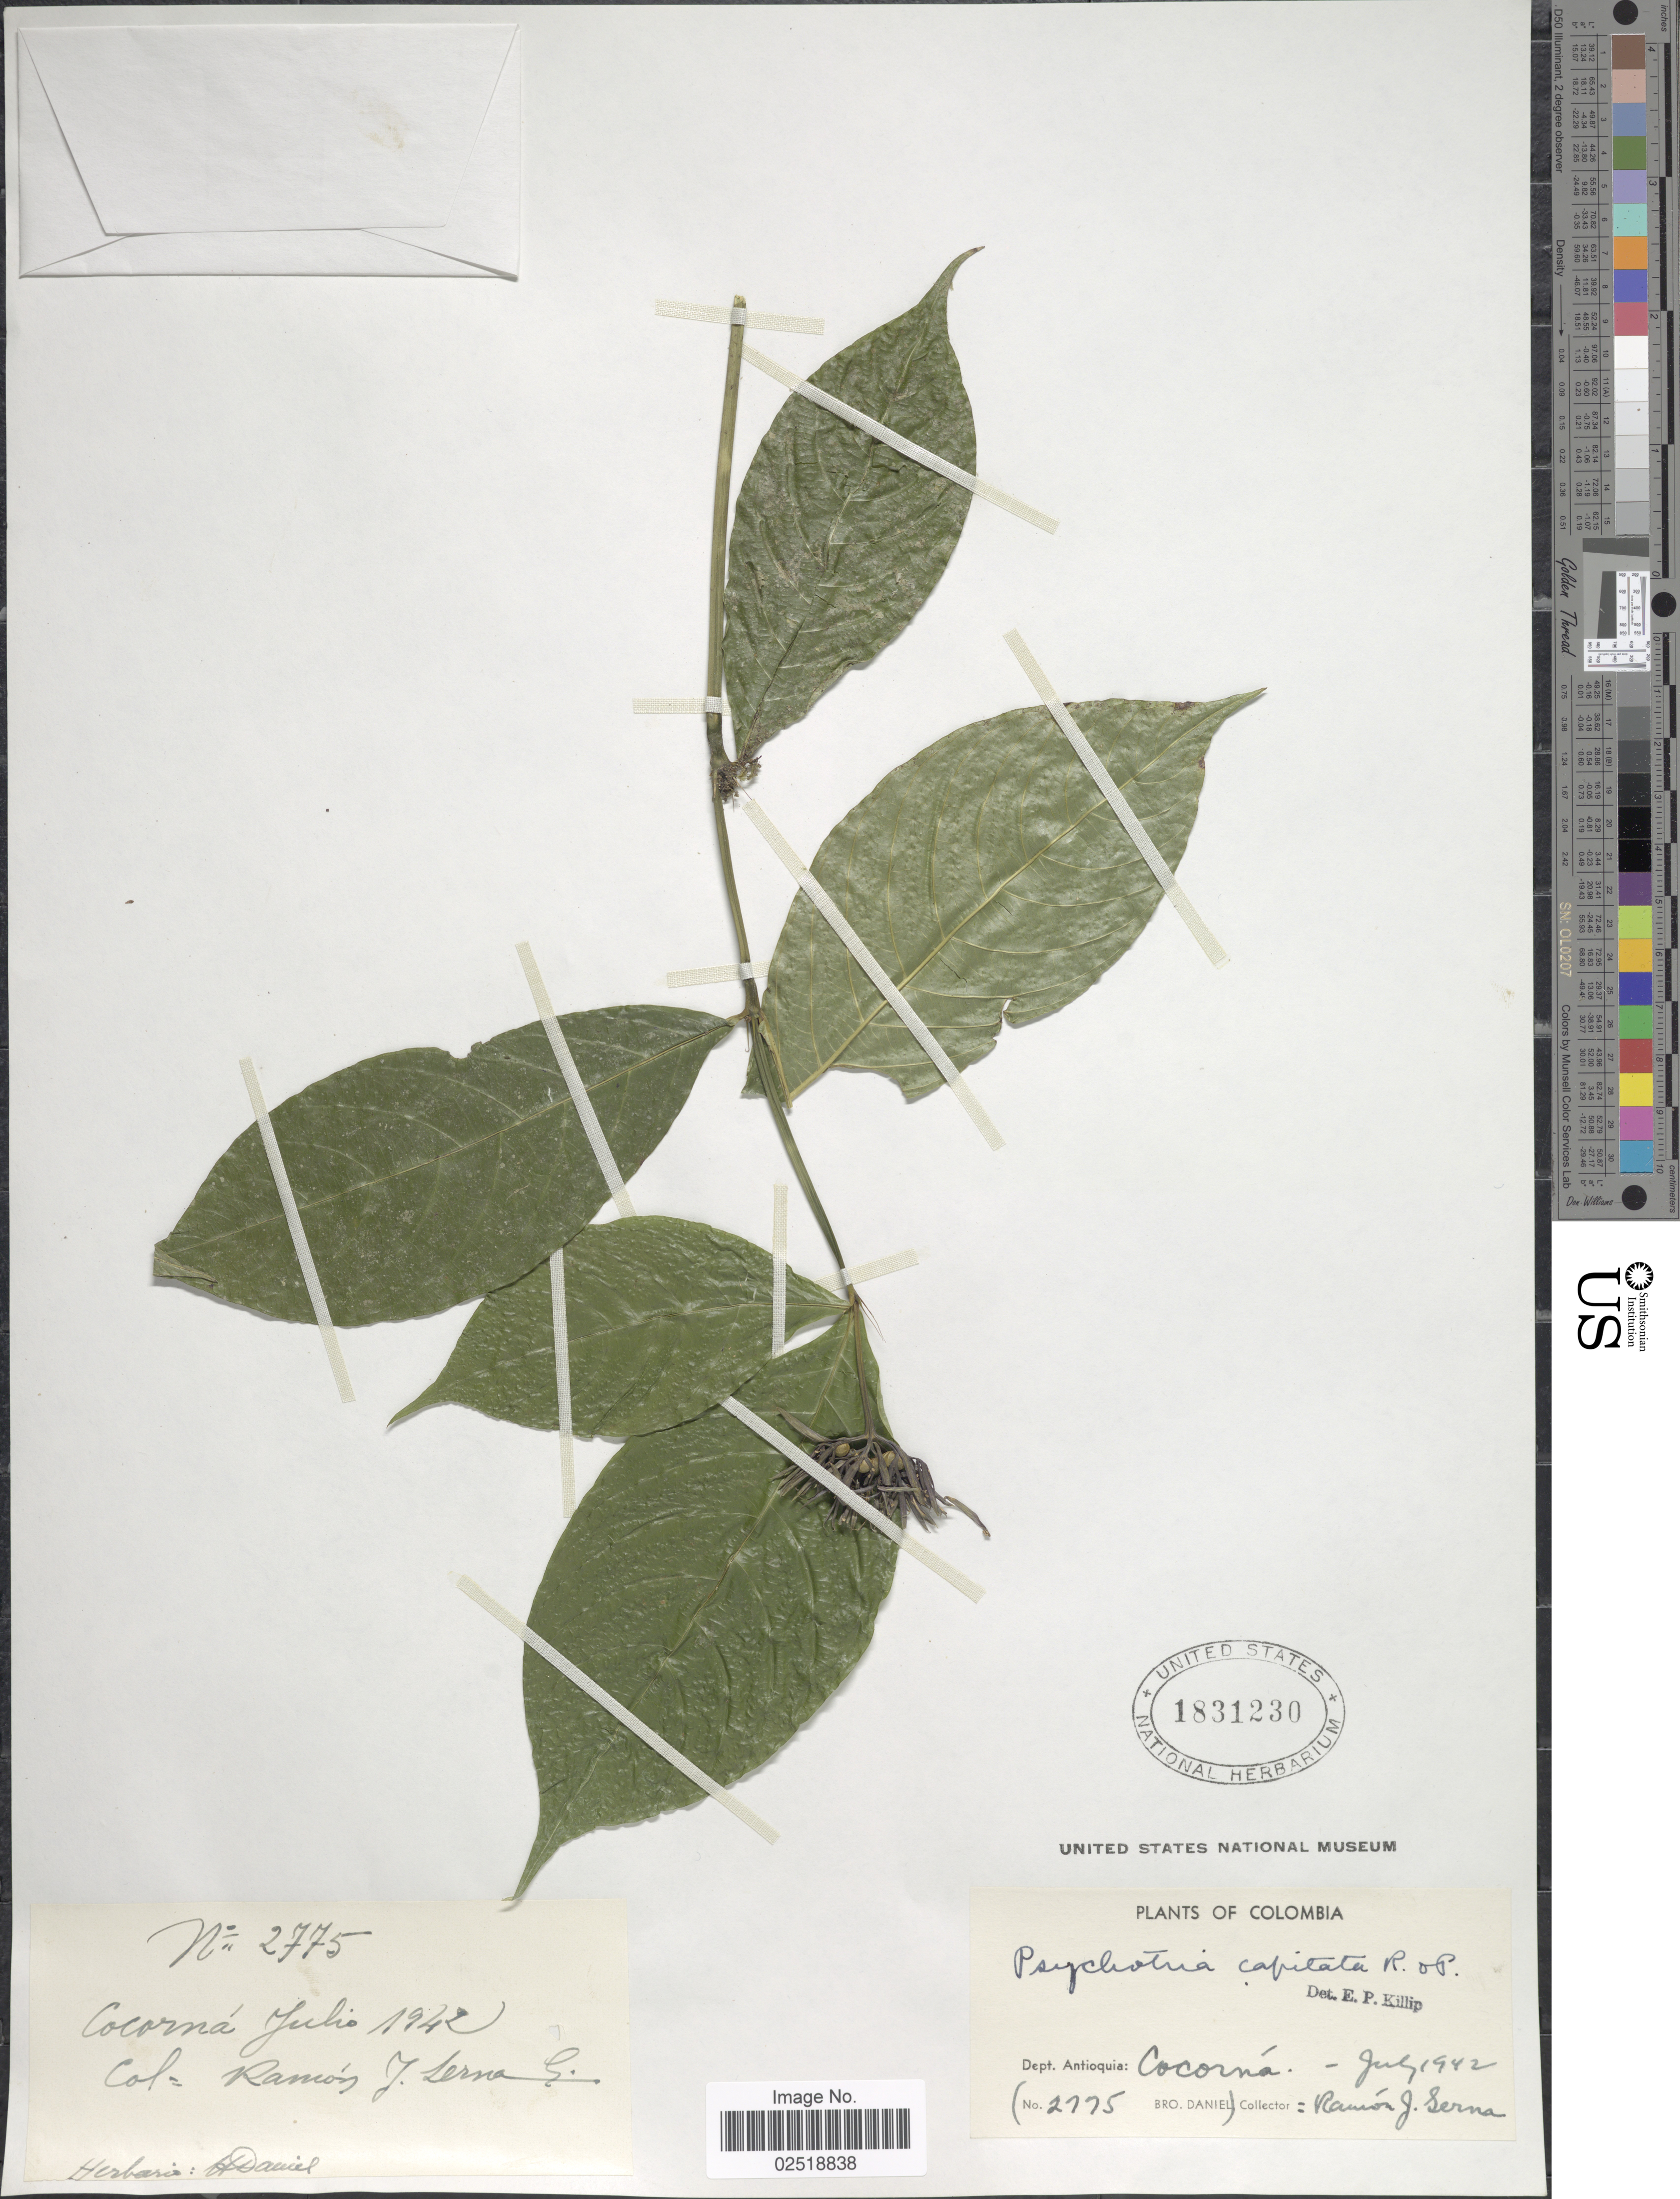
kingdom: Plantae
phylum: Tracheophyta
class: Magnoliopsida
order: Gentianales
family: Rubiaceae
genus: Psychotria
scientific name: Psychotria capitata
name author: Ruiz & Pav.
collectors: R. Serna G.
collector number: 2775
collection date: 1942-07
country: Colombia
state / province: Antioquia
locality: Dept. Antioquia: Cocorná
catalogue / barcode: US 1831230